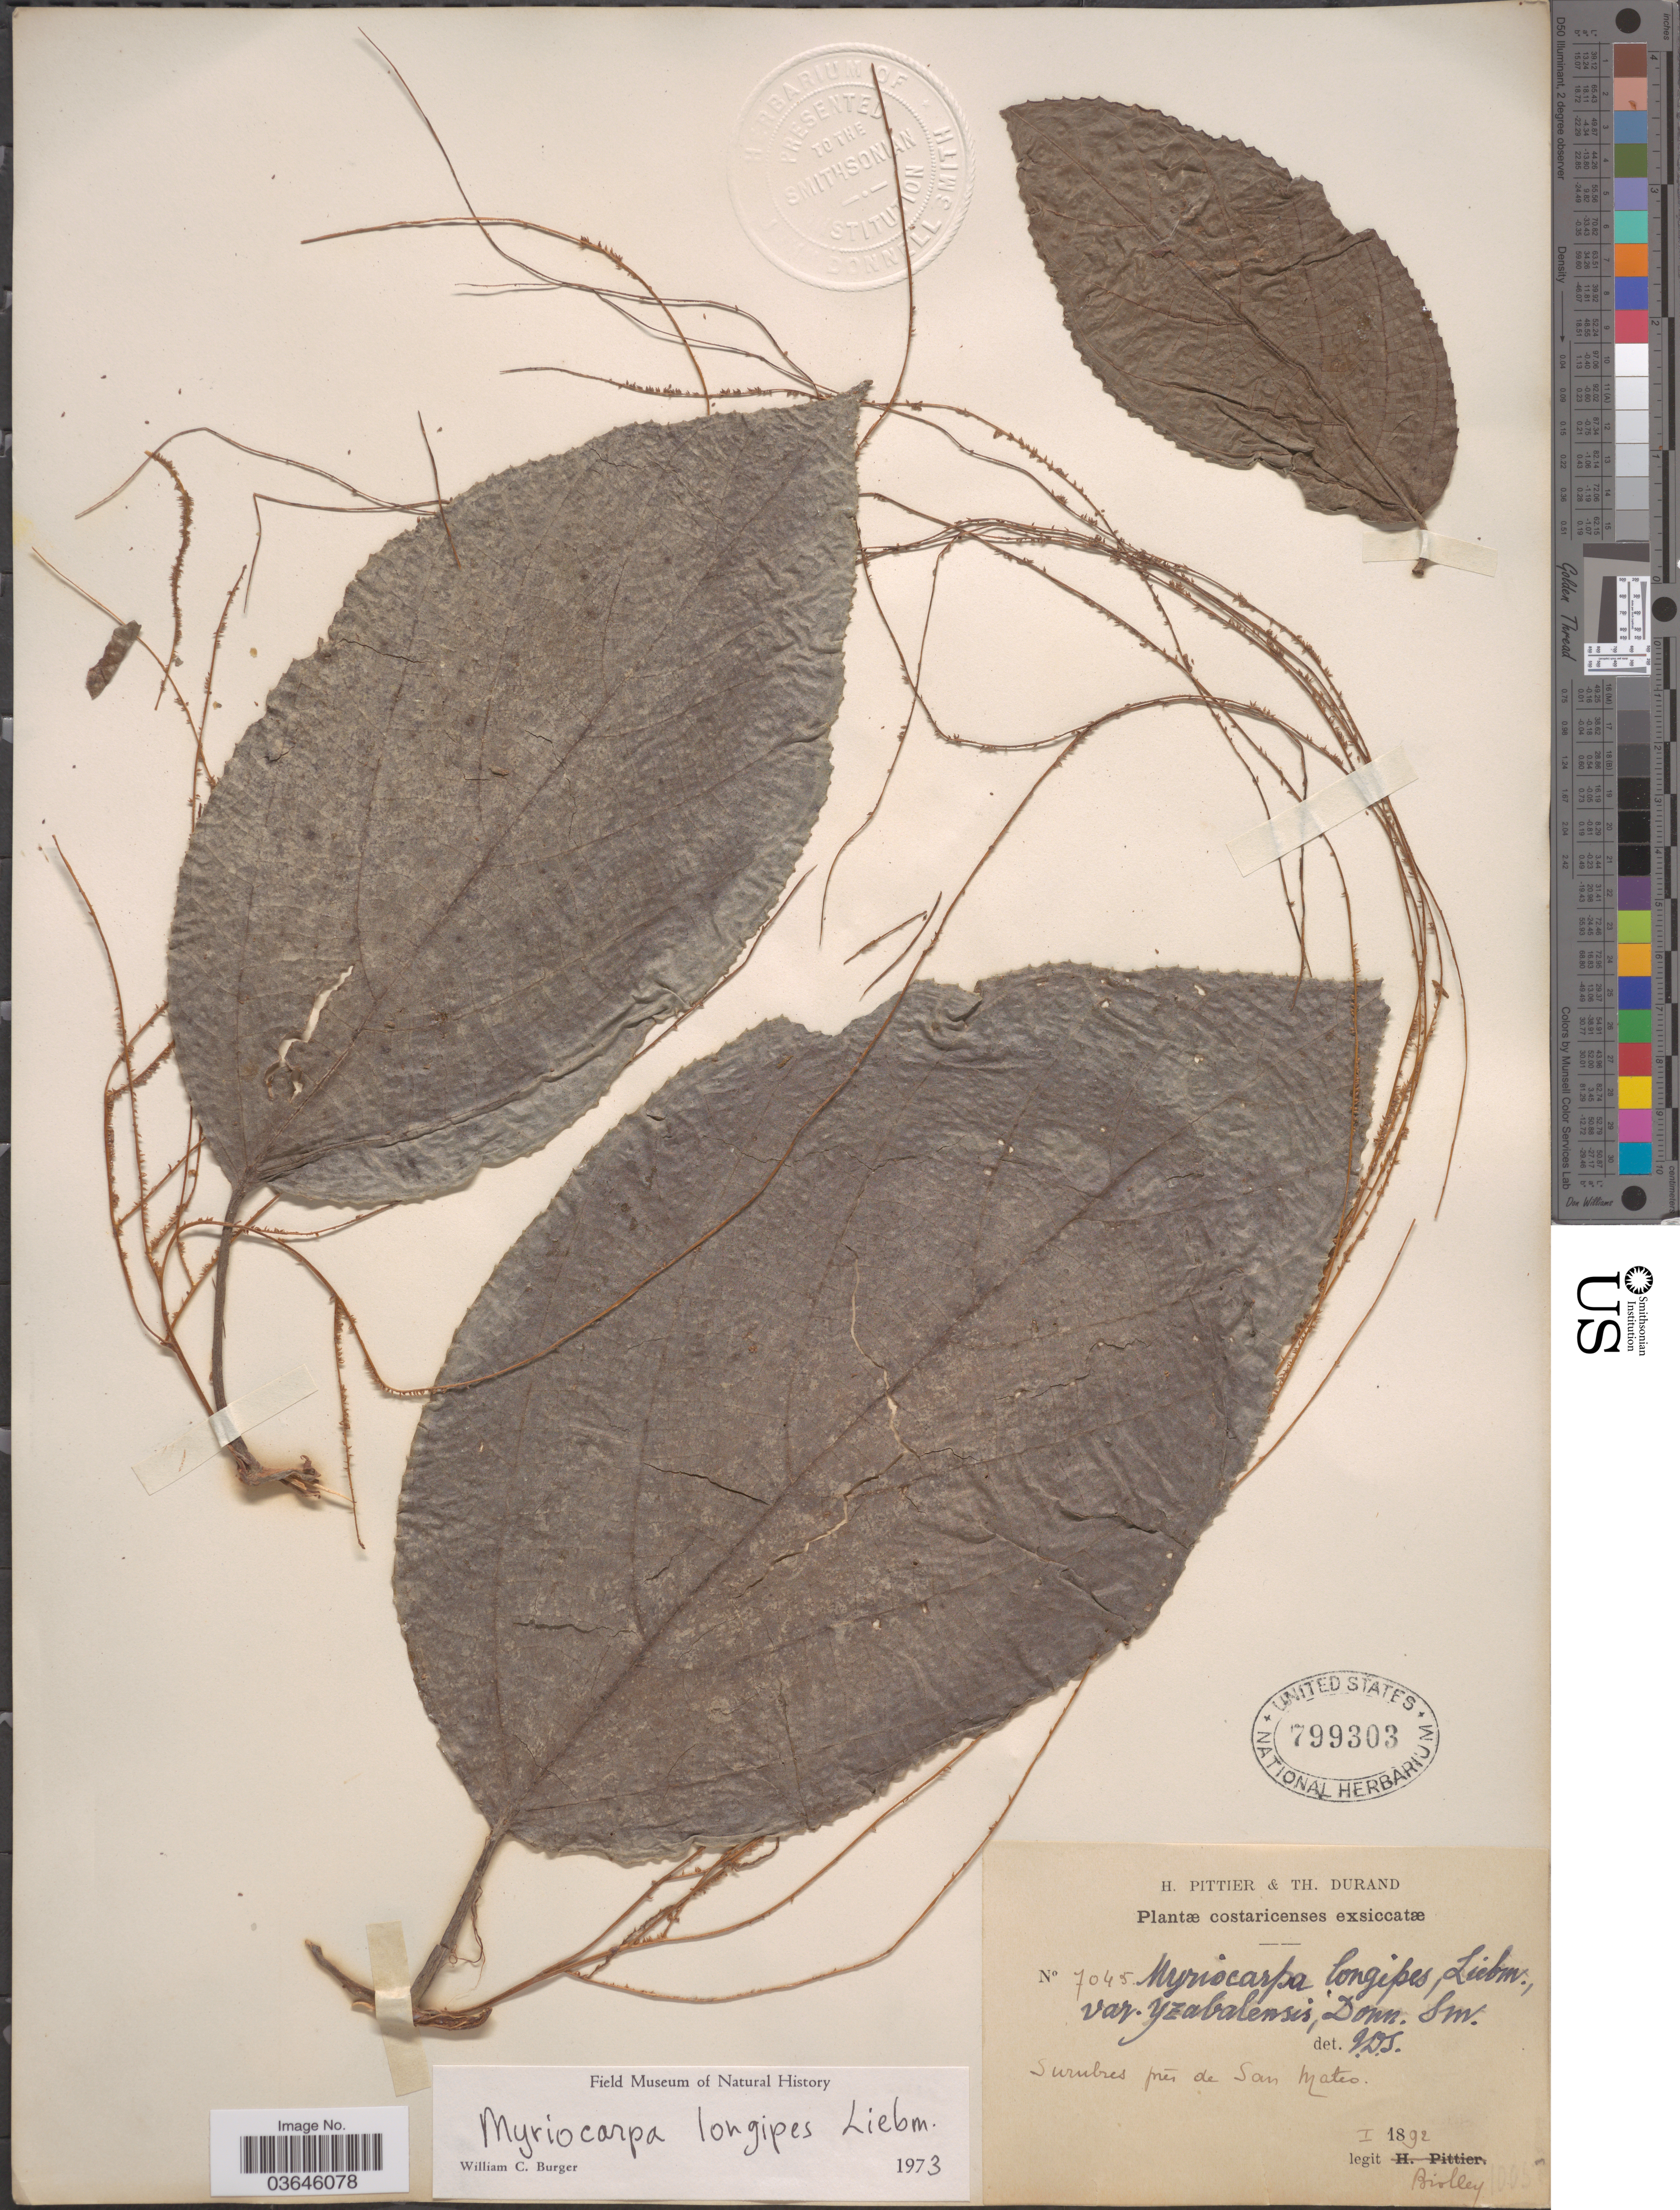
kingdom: Plantae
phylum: Tracheophyta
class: Magnoliopsida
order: Rosales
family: Urticaceae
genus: Myriocarpa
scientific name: Myriocarpa longipes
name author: Liebm.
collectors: Biolley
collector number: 7045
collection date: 1892-01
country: Costa Rica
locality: Surubres près de San Mateo.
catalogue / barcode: US 799303